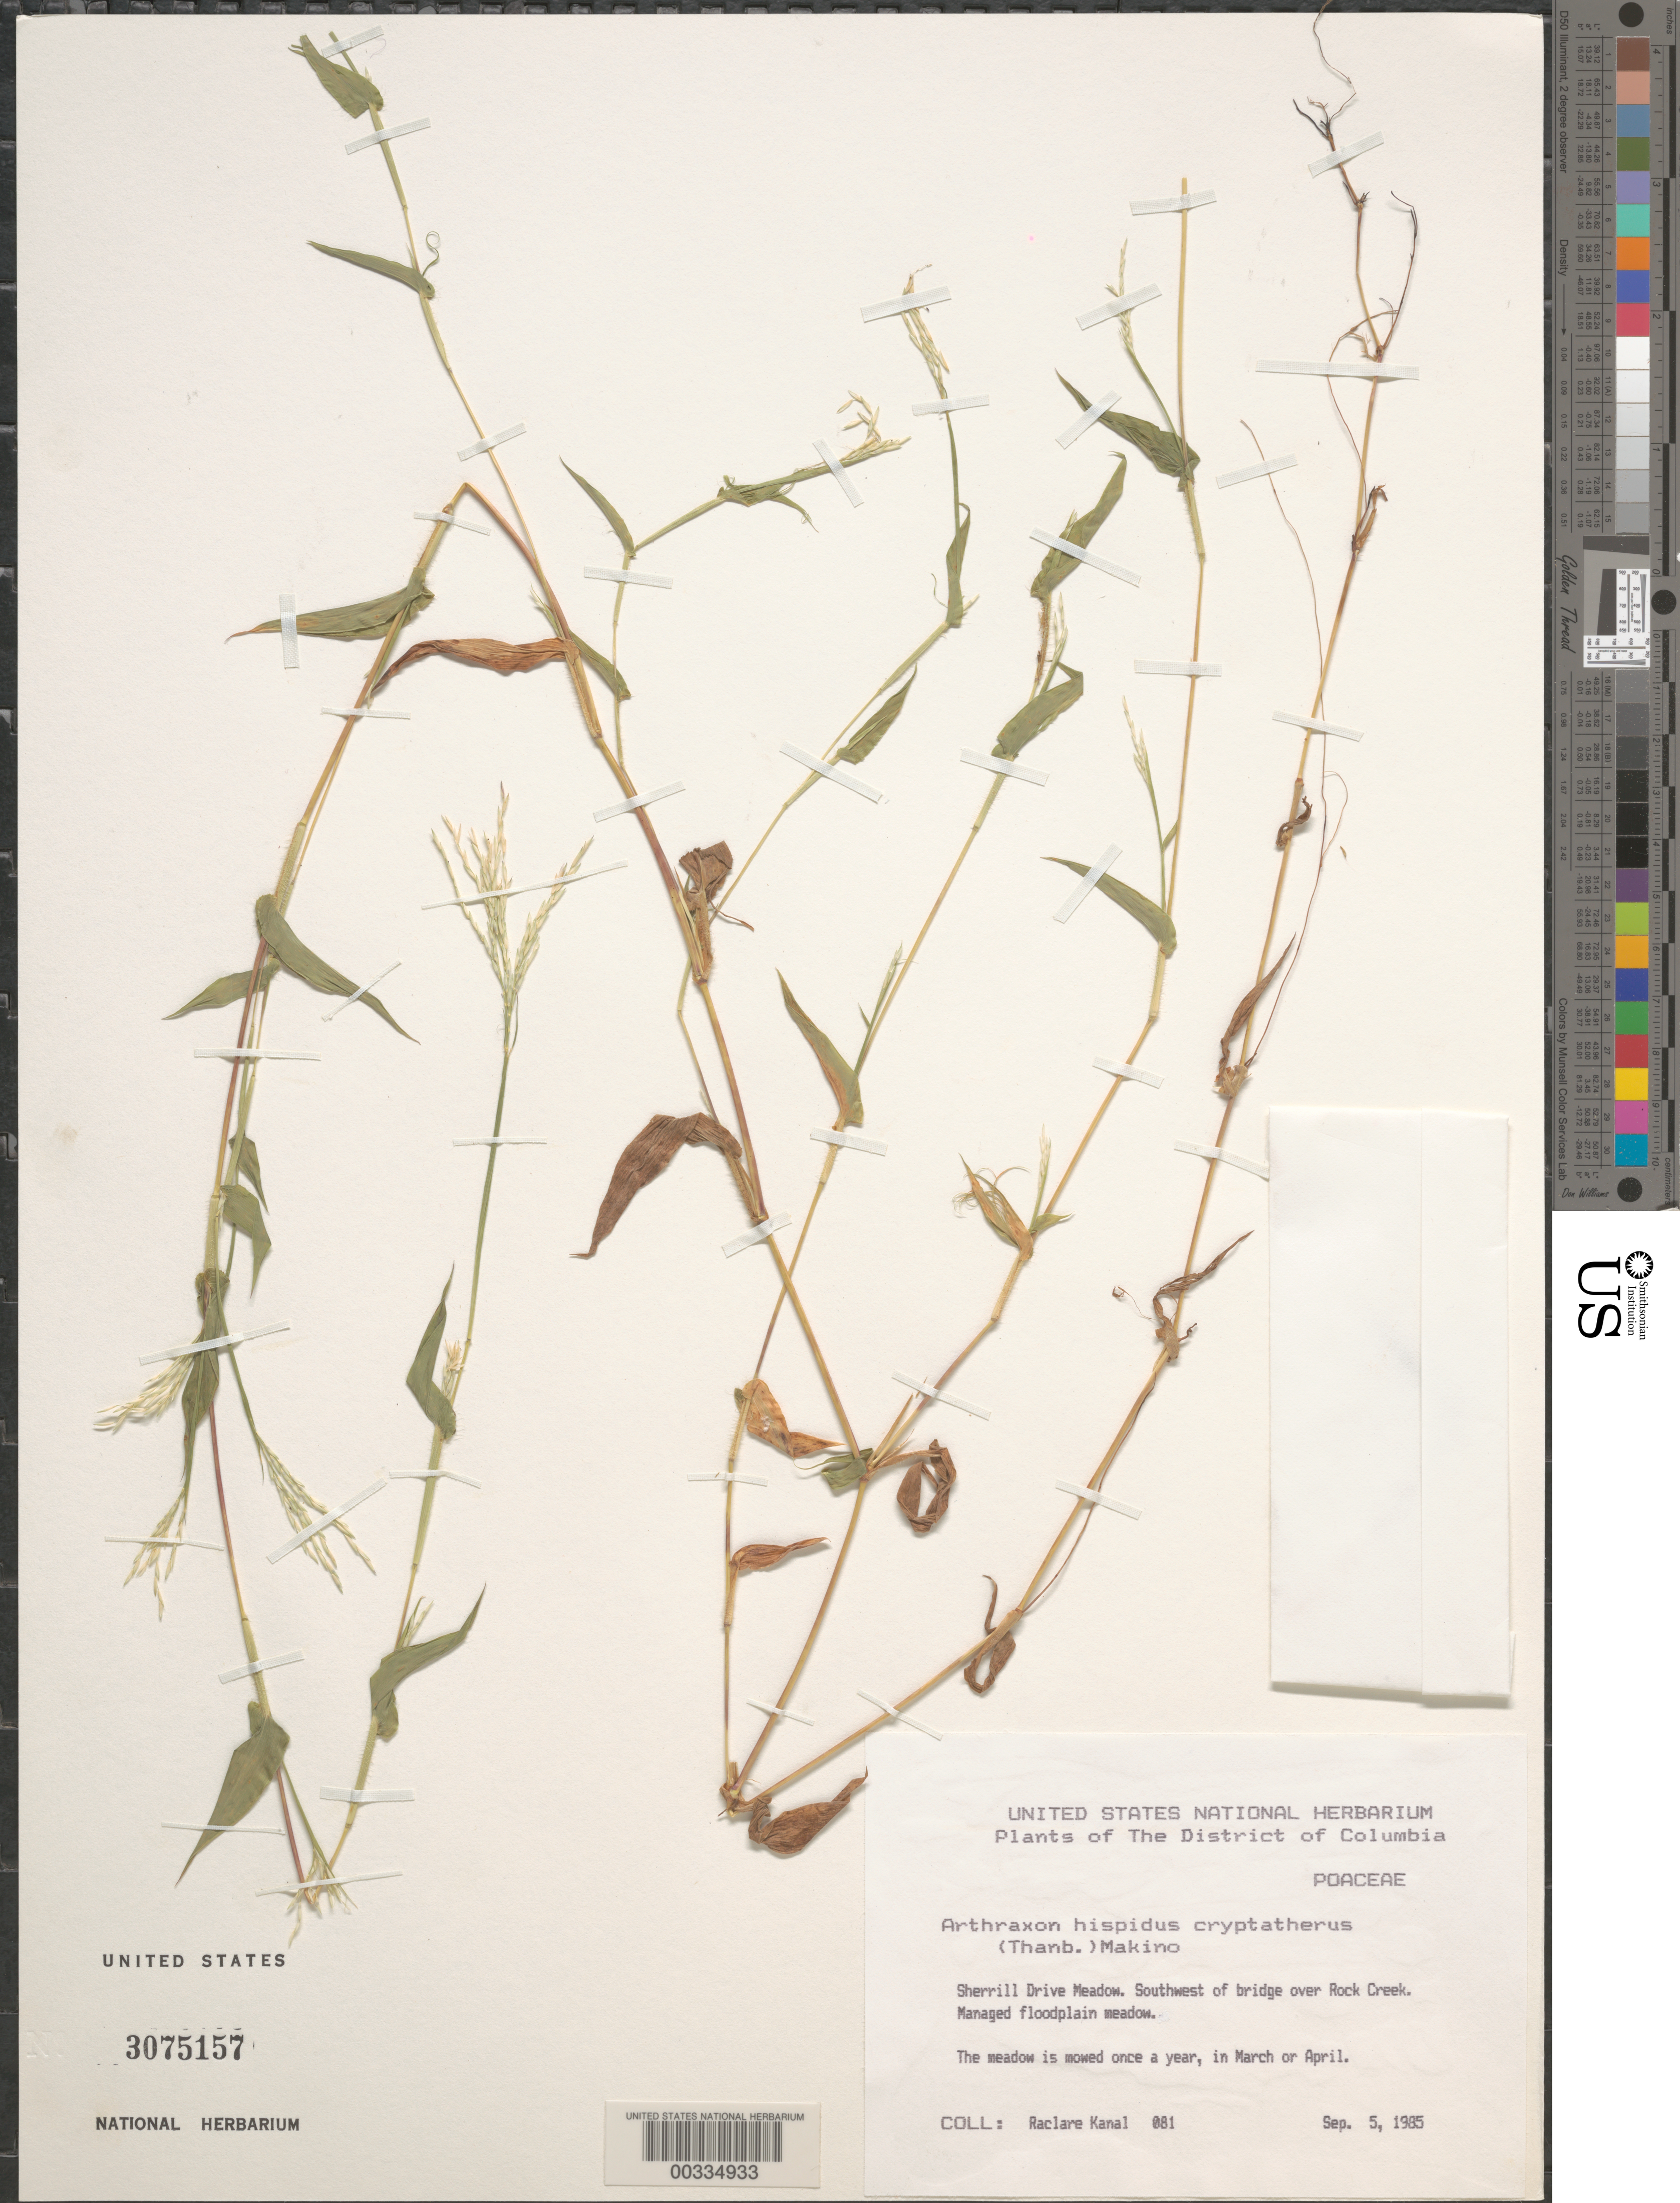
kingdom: Plantae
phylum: Tracheophyta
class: Liliopsida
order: Poales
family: Poaceae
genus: Arthraxon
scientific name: Arthraxon hispidus var. cryptatherus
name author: (Hack.) Honda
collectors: R. Kanal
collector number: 081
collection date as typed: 05 Sep 1985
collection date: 1985-09-05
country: United States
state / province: District of Columbia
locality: Sherrill Dr, SW of bridge over Rock Creek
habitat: Managed floodplain meadow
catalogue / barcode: US 3075157